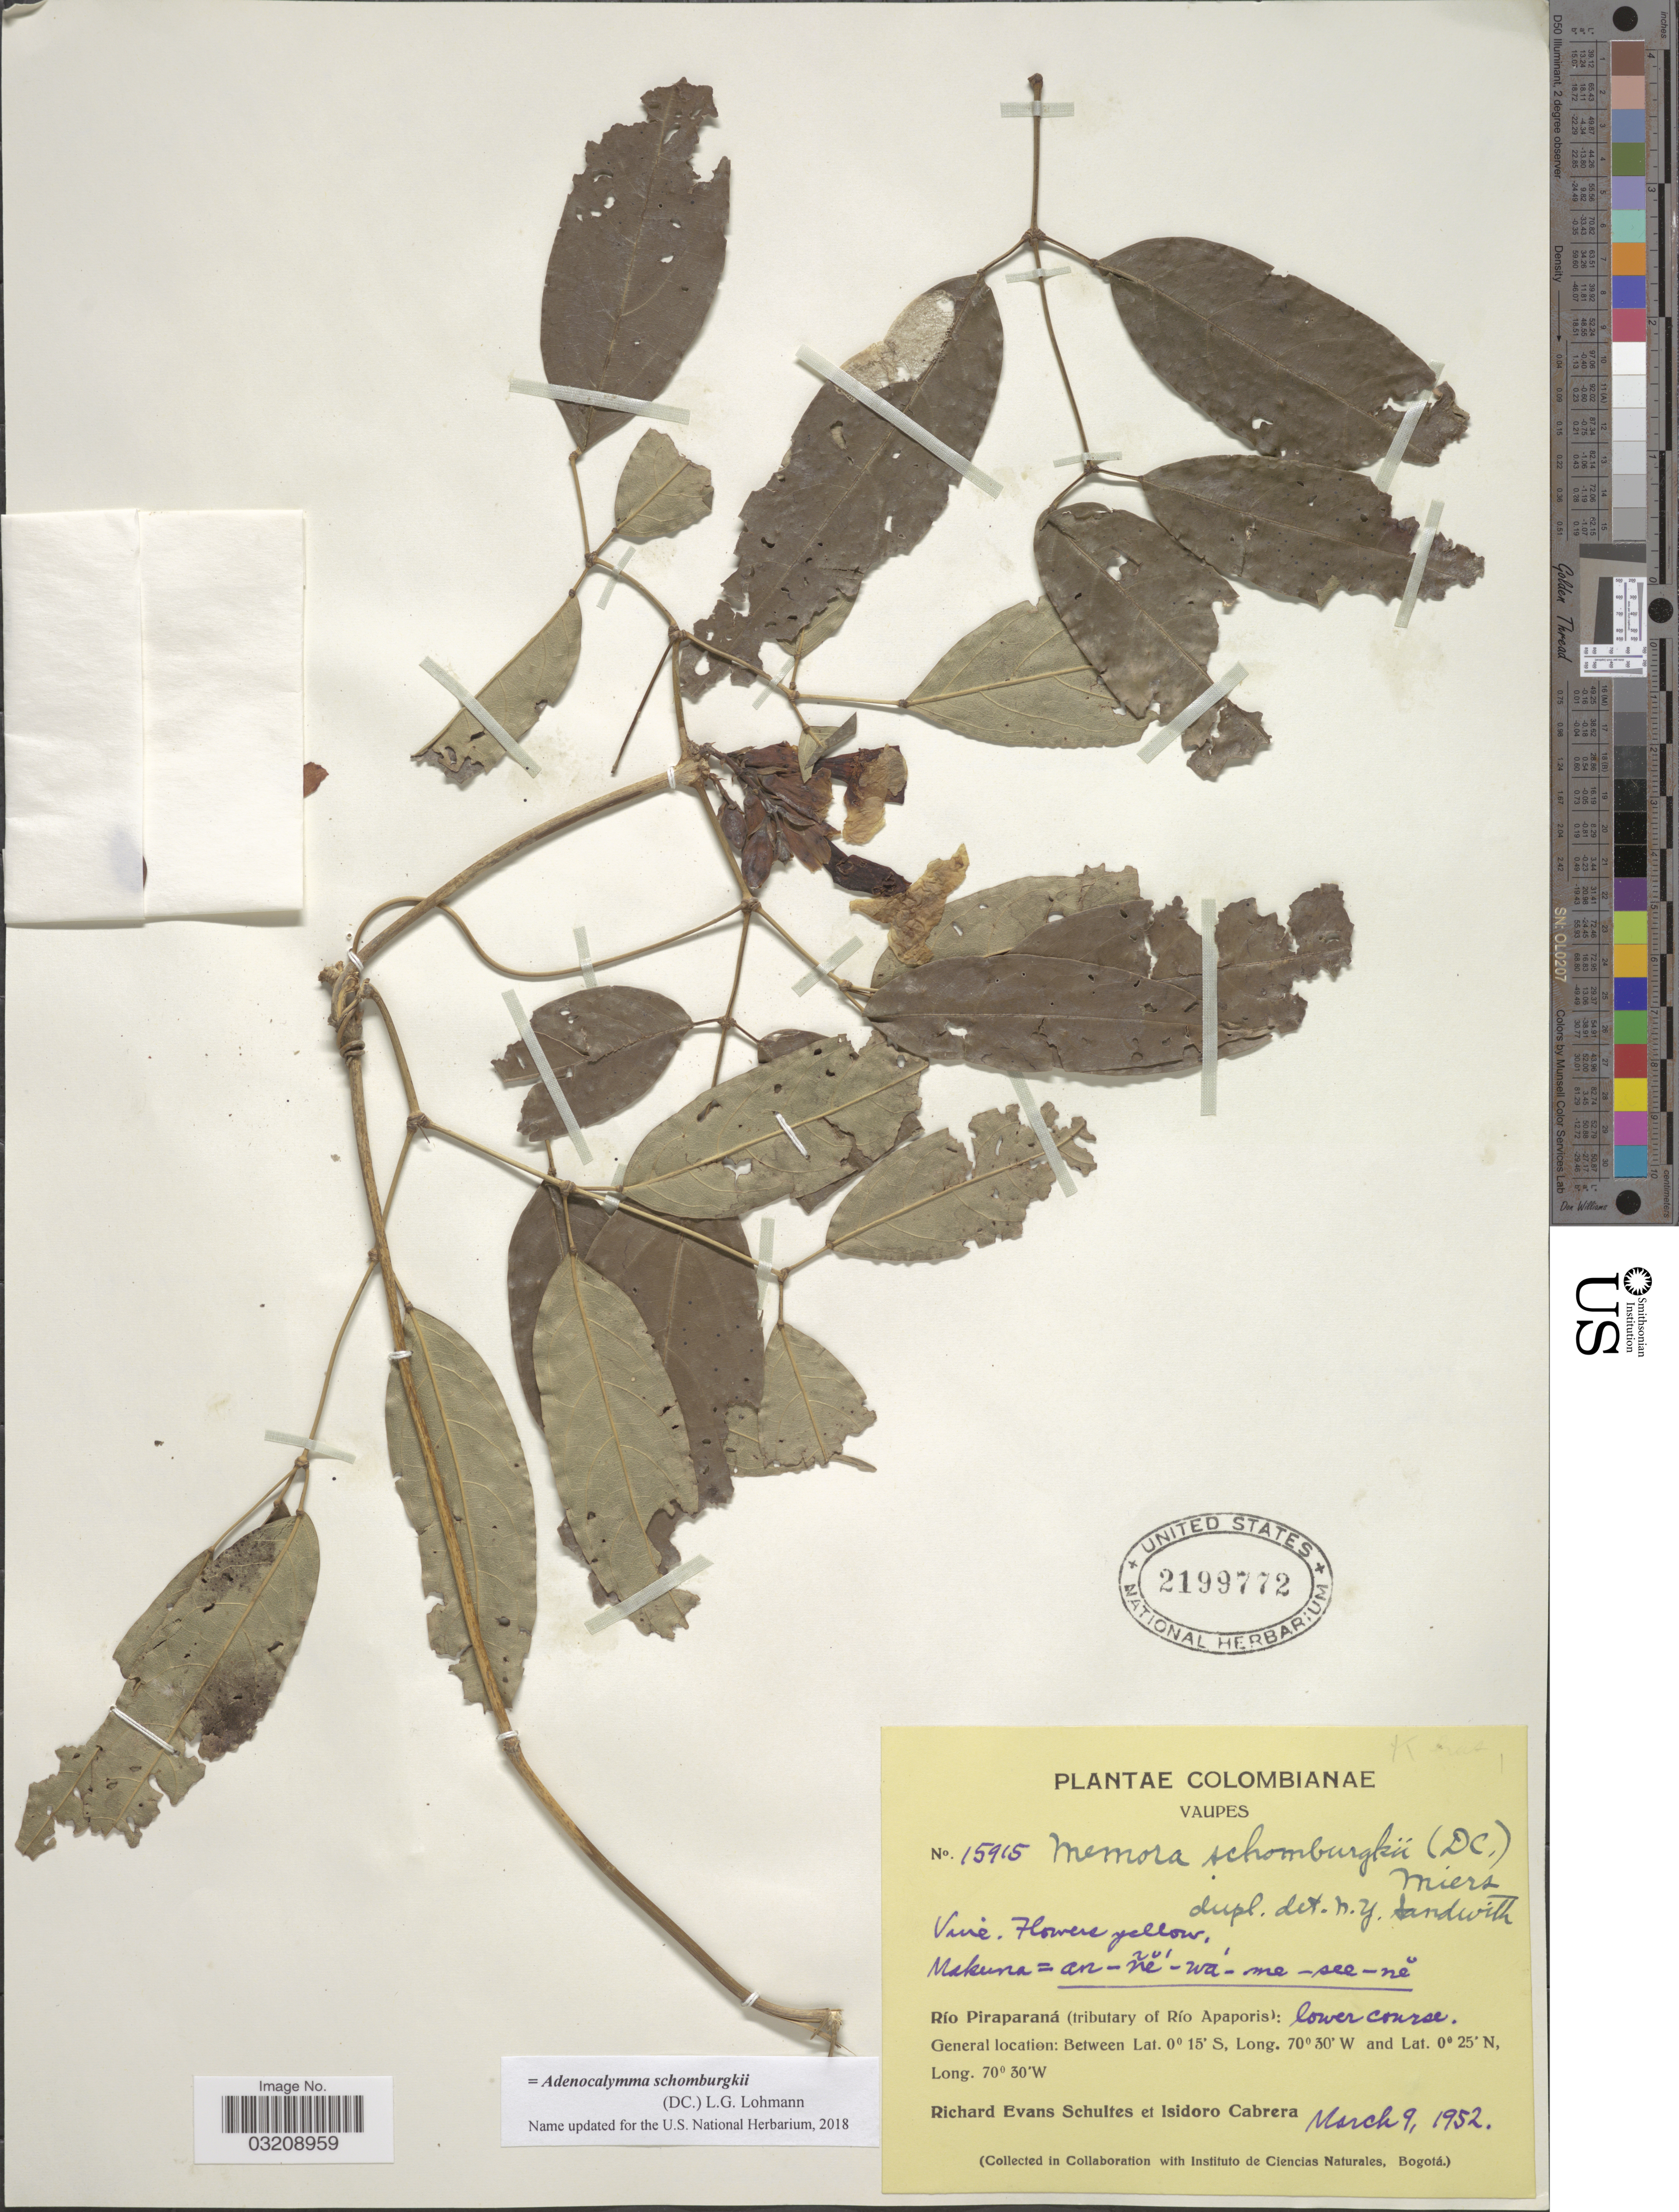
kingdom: Plantae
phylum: Tracheophyta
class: Magnoliopsida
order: Lamiales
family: Bignoniaceae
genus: Adenocalymma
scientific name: Adenocalymma schomburgkii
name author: (DC.) L.G. Lohmann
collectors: R. E. Schultes & I. Cabrera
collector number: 15915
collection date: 1952-03-09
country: Colombia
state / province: Vaupés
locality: Río Piraparaná (tributary of Río Apaporis): lower course.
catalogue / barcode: US 2199772